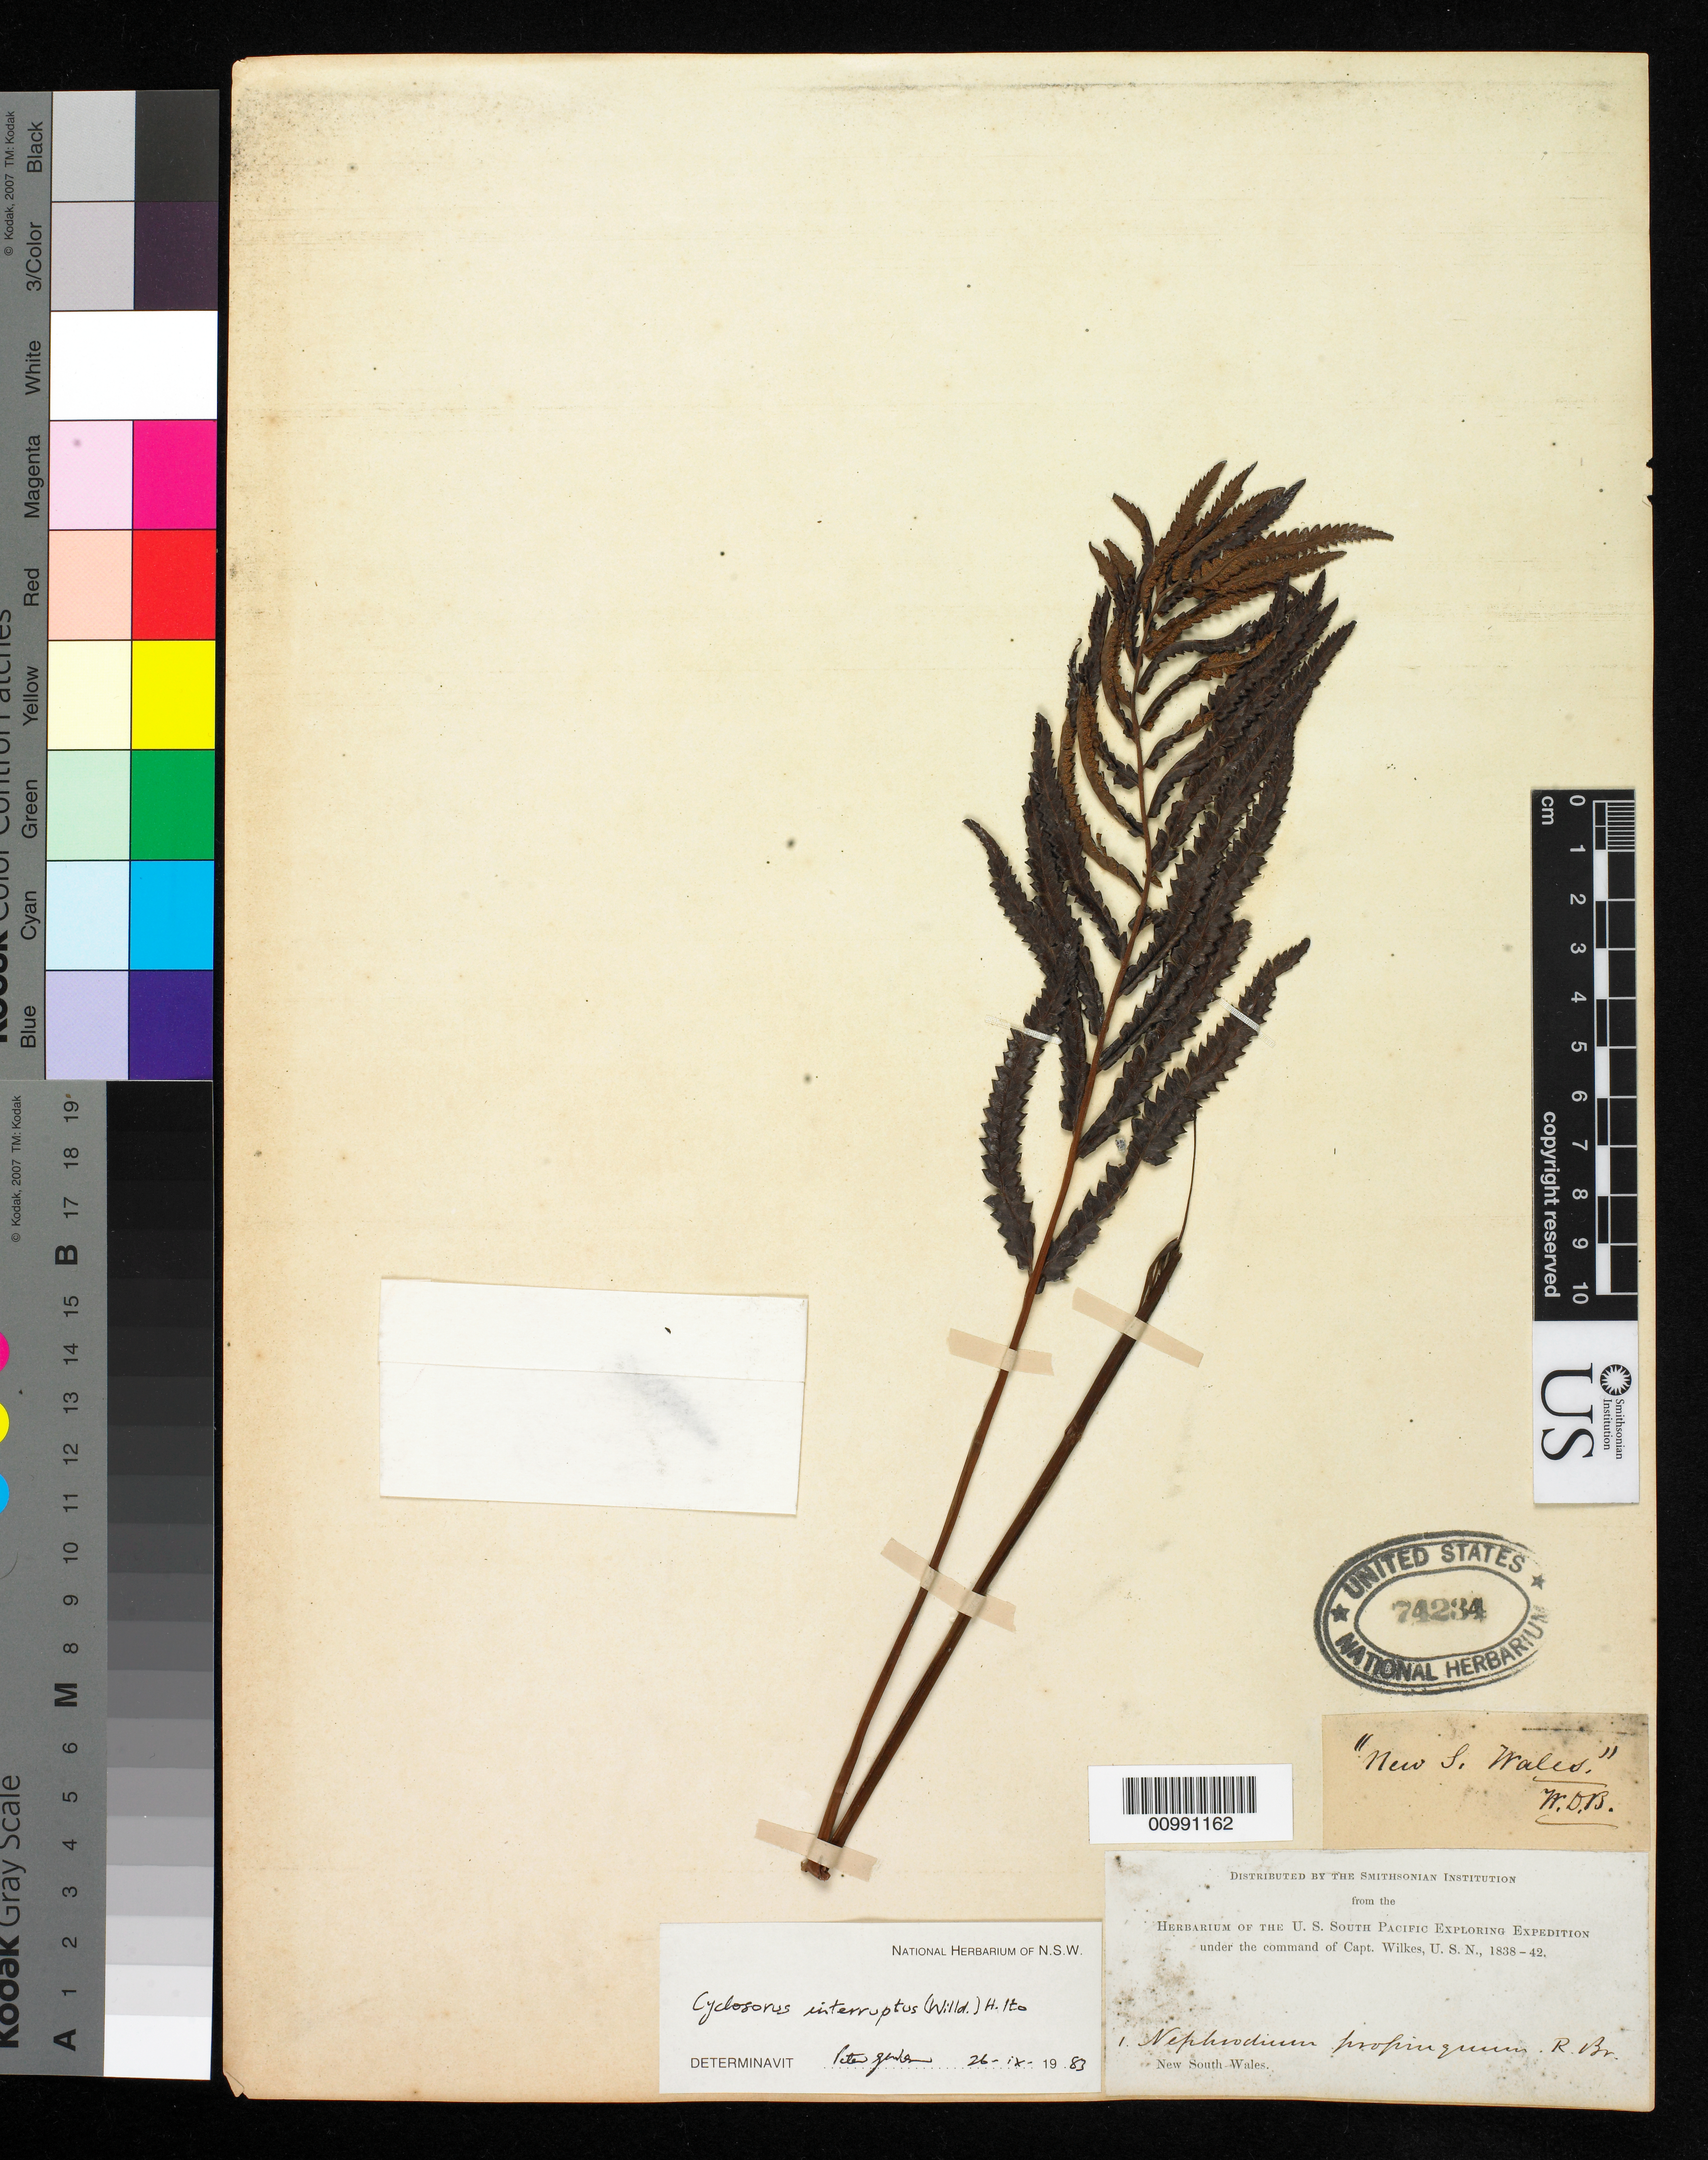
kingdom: Plantae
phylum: Tracheophyta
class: Polypodiopsida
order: Polypodiales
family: Thelypteridaceae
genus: Cyclosorus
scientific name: Cyclosorus interruptus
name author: (Willd.) H. Itô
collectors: Wilkes Explor. Exped.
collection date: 1838/1842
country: Australia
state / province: New South Wales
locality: New South Wales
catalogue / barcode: US 74234